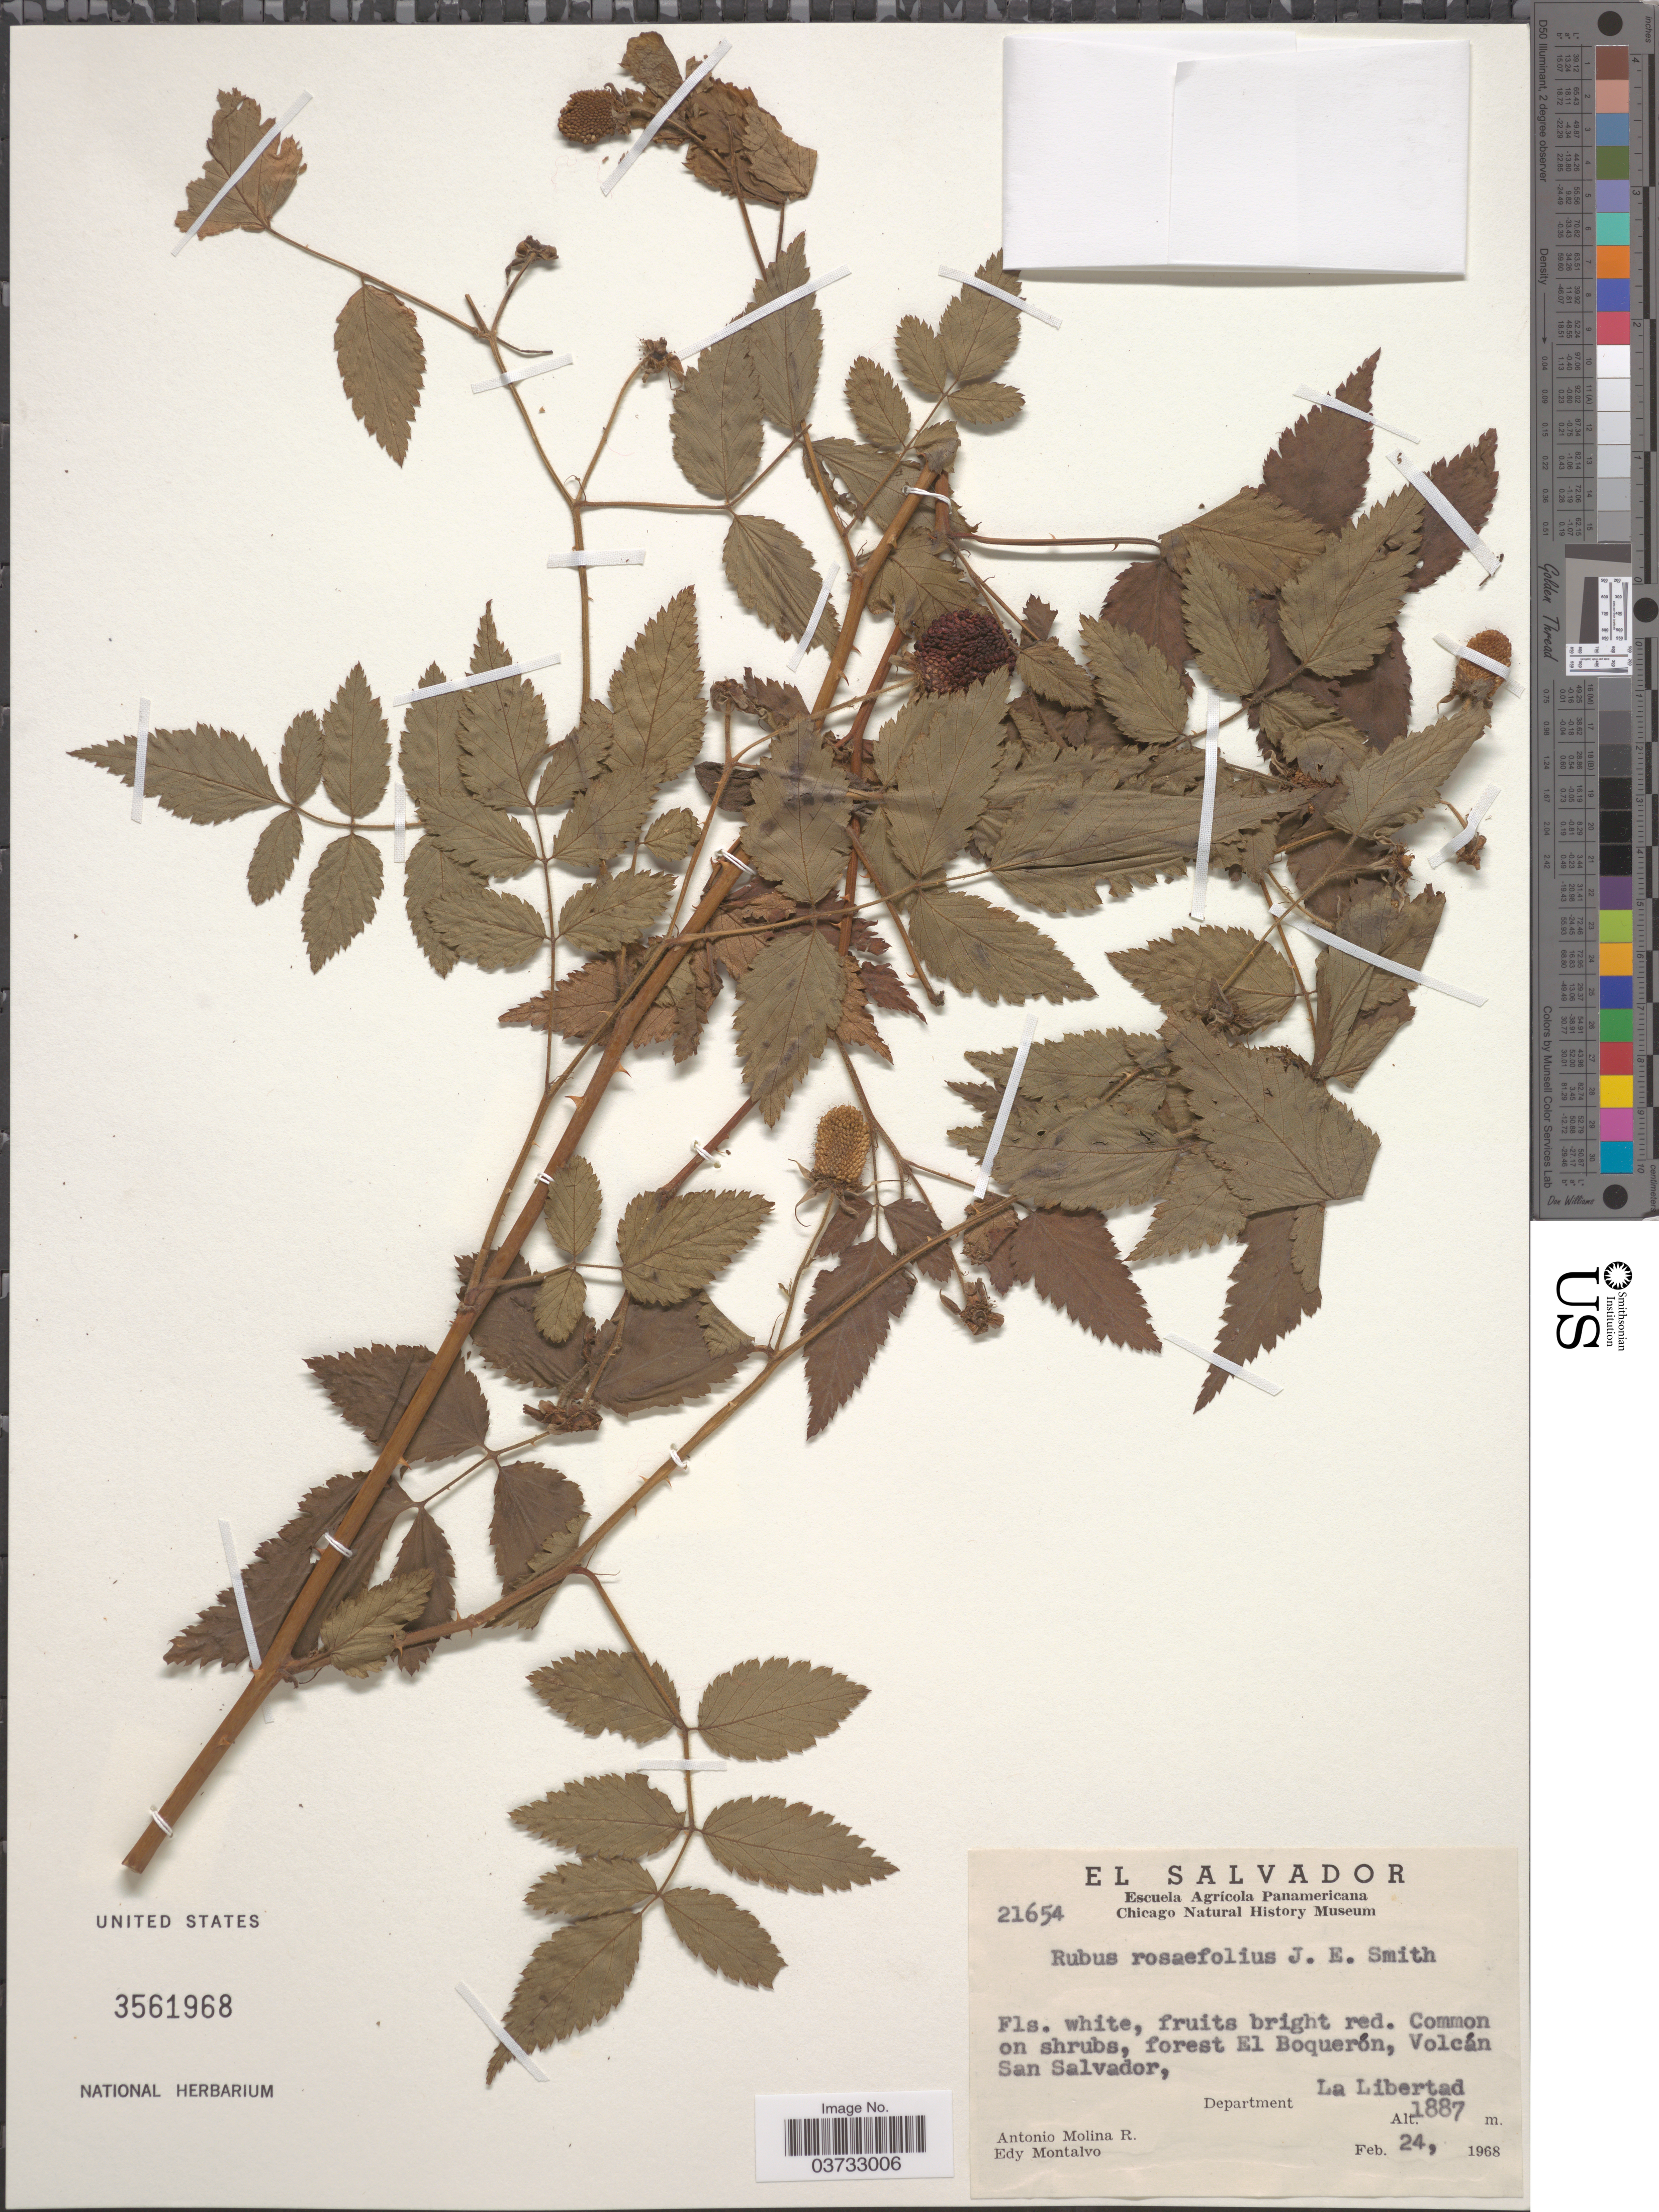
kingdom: Plantae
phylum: Tracheophyta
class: Magnoliopsida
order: Rosales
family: Rosaceae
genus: Rubus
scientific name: Rubus rosaefolius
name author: Sm.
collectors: A. Molina R. & E. A. Montalvo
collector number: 21654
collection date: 1968-02-24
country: El Salvador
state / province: La Libertad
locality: Forest El Boquerón, Volcán San Salvador, Department La Libertad.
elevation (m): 1887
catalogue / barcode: US 3561968